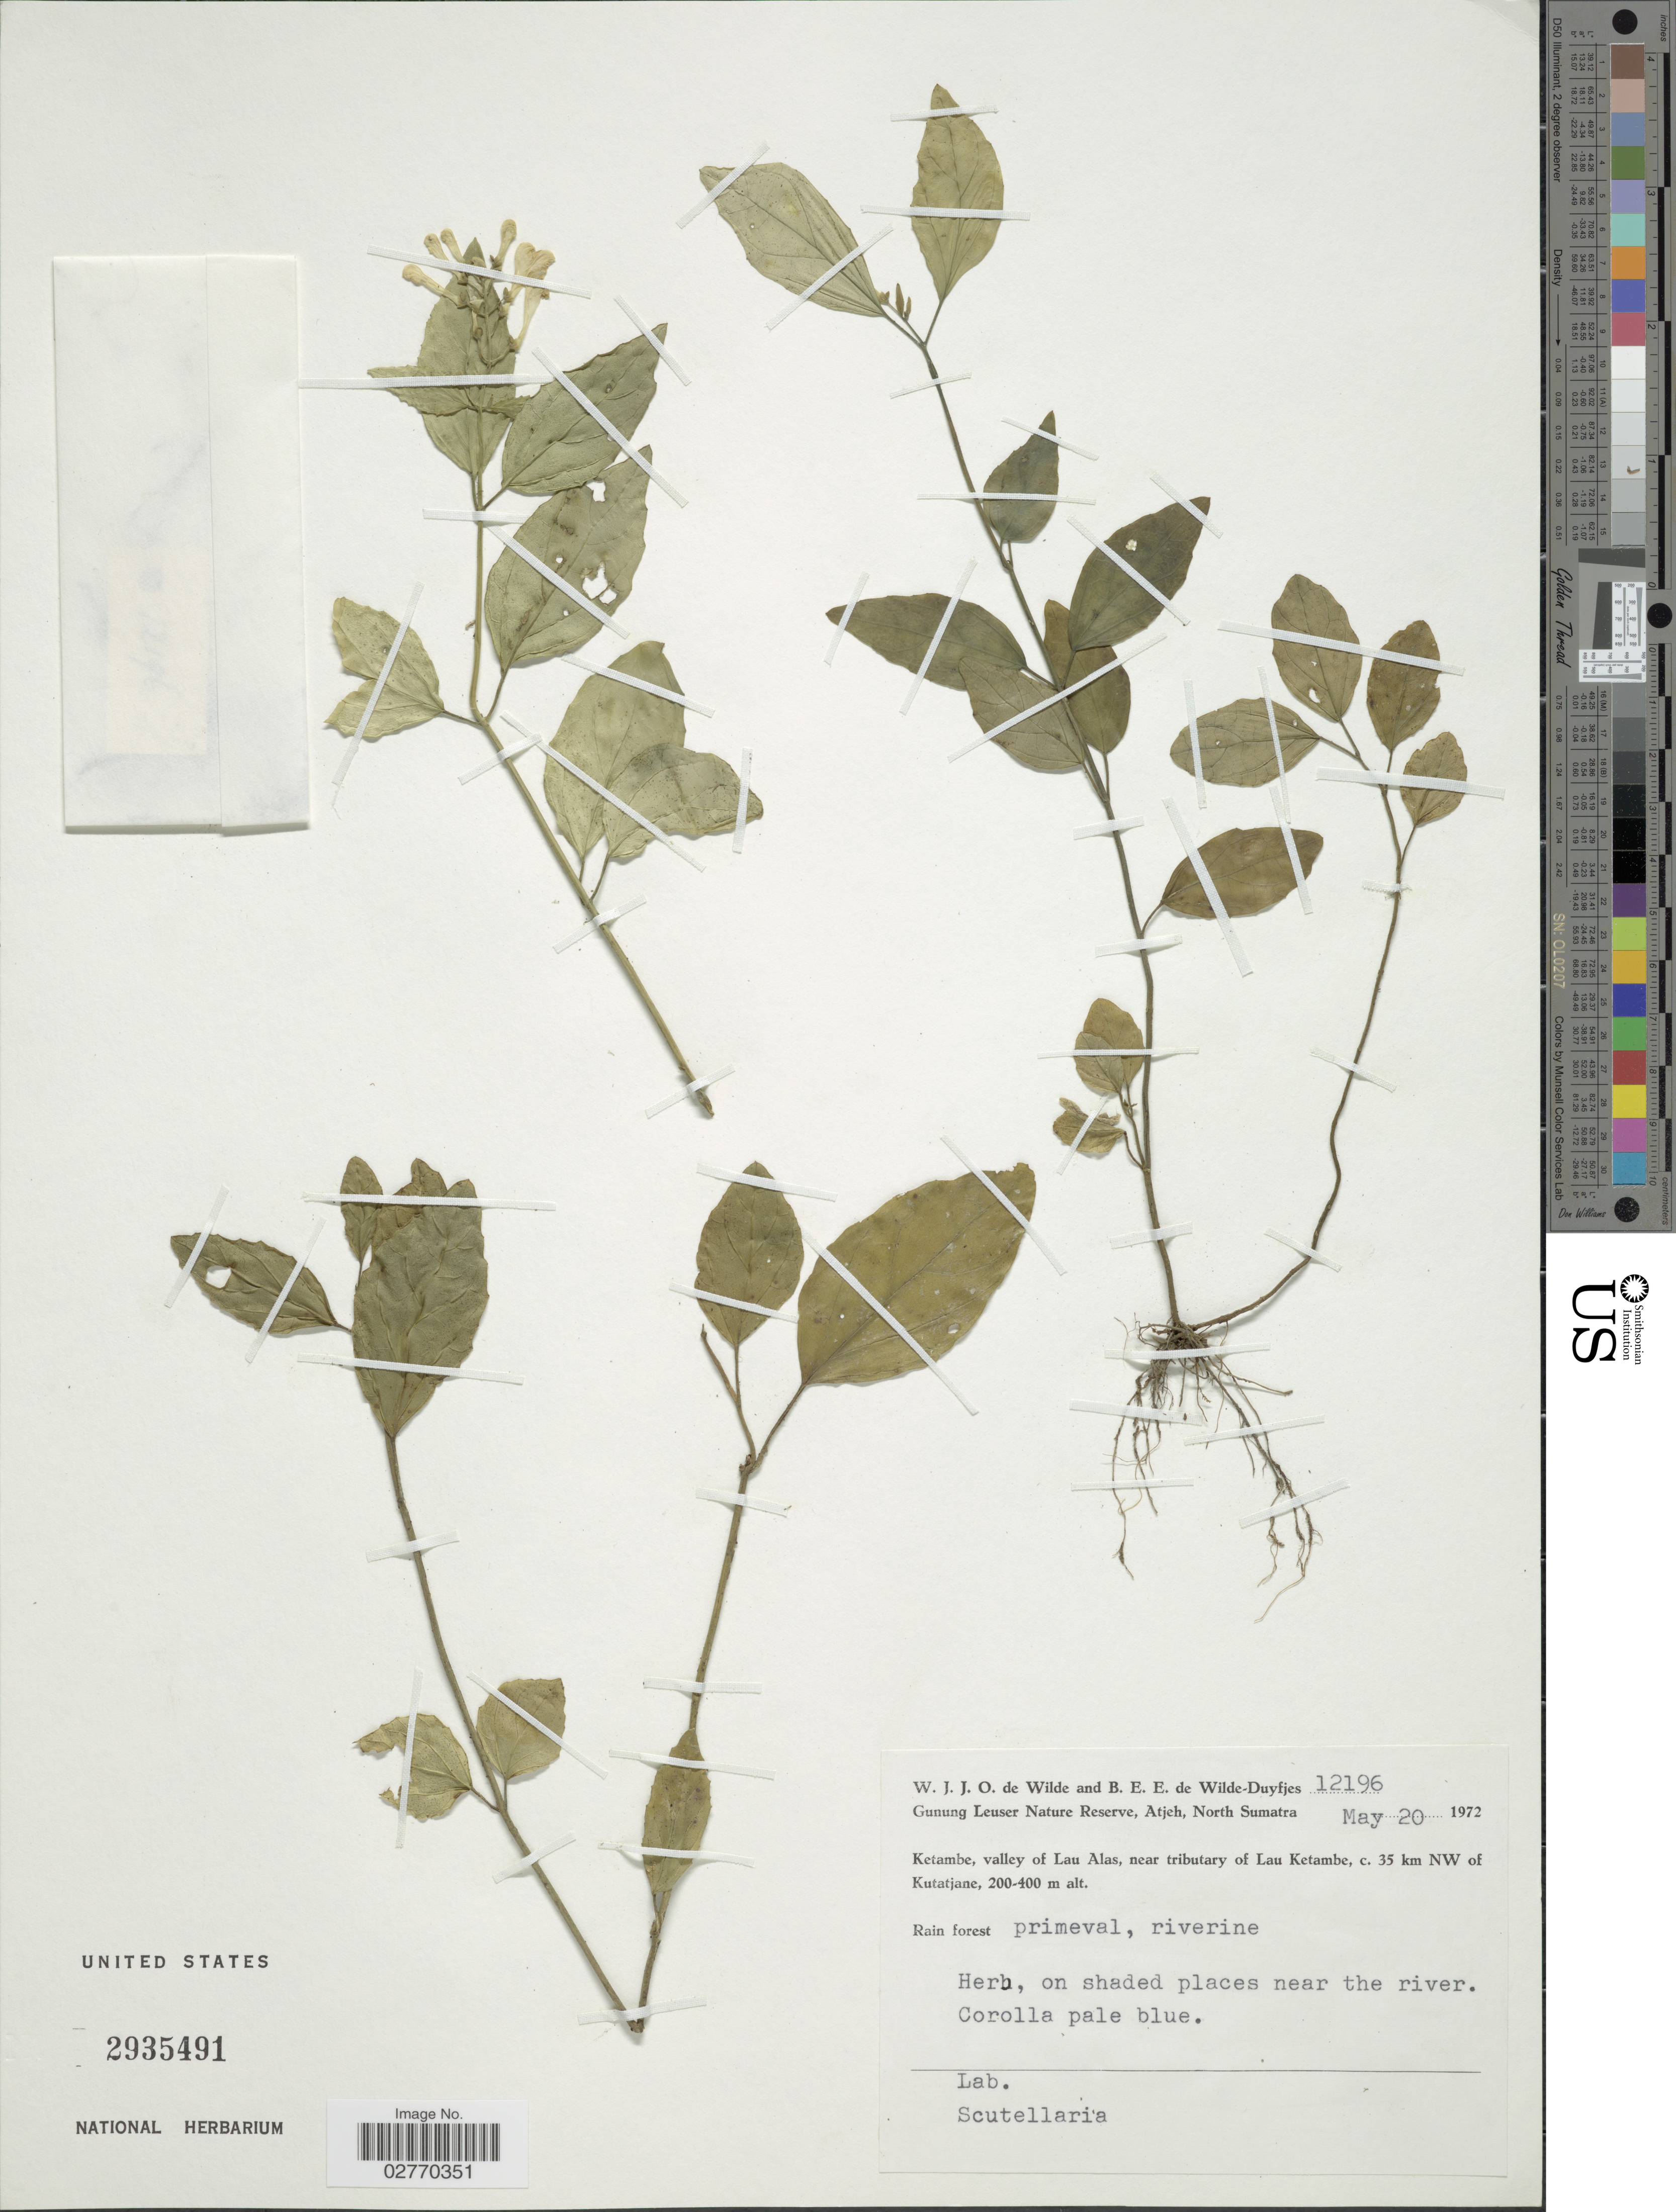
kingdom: Plantae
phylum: Tracheophyta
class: Magnoliopsida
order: Lamiales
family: Lamiaceae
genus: Scutellaria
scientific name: Scutellaria sp.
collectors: W. J. de Wilde & B. E. de Wilde-Duyfjes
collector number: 12196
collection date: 1972-05-20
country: Indonesia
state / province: Sumatra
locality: Gunung Leuser Nature Reserve, Atjeh, North Sumatra. Ketambe, valley of Lau Alas, near tributary of Lau Ketambe, c. 35 km NW of Kutatjane.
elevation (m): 200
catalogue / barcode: US 2935491